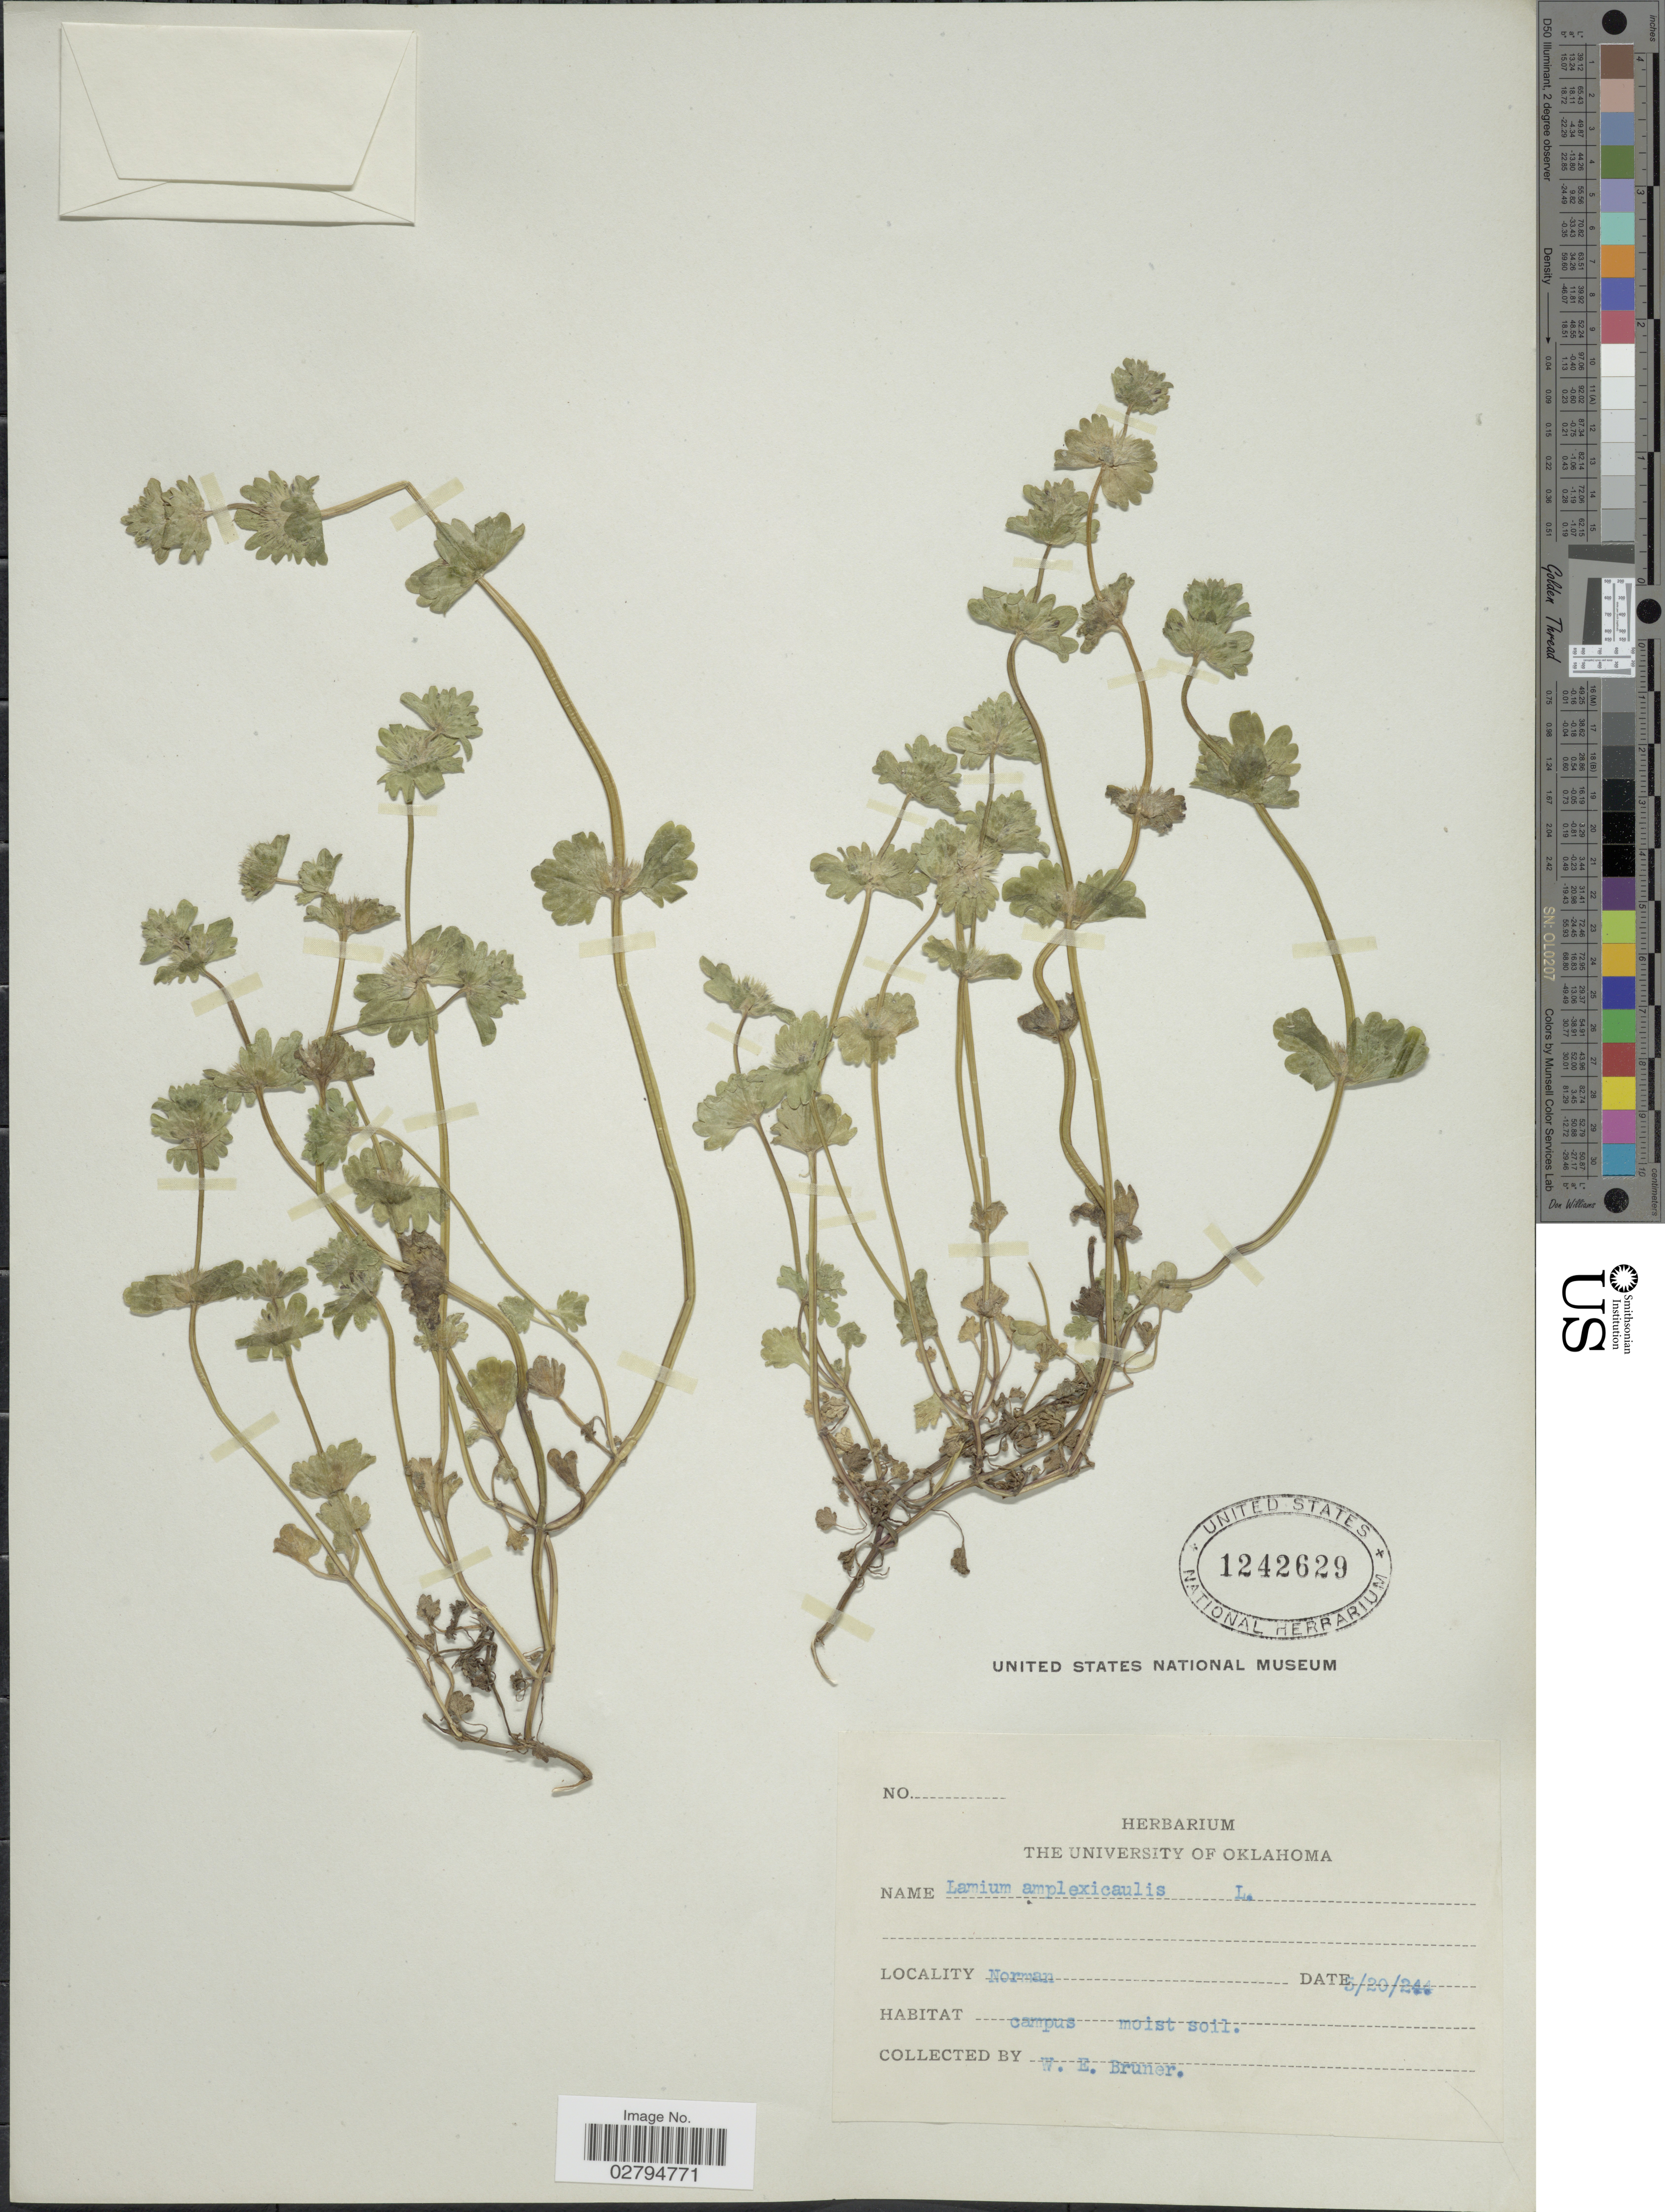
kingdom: Plantae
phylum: Tracheophyta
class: Magnoliopsida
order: Lamiales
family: Lamiaceae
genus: Lamium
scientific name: Lamium amplexicaule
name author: L.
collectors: W. Bruner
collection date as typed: Transcribed d/m/y: 20/5/24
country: United States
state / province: Oklahoma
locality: Norman.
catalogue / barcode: US 1242629